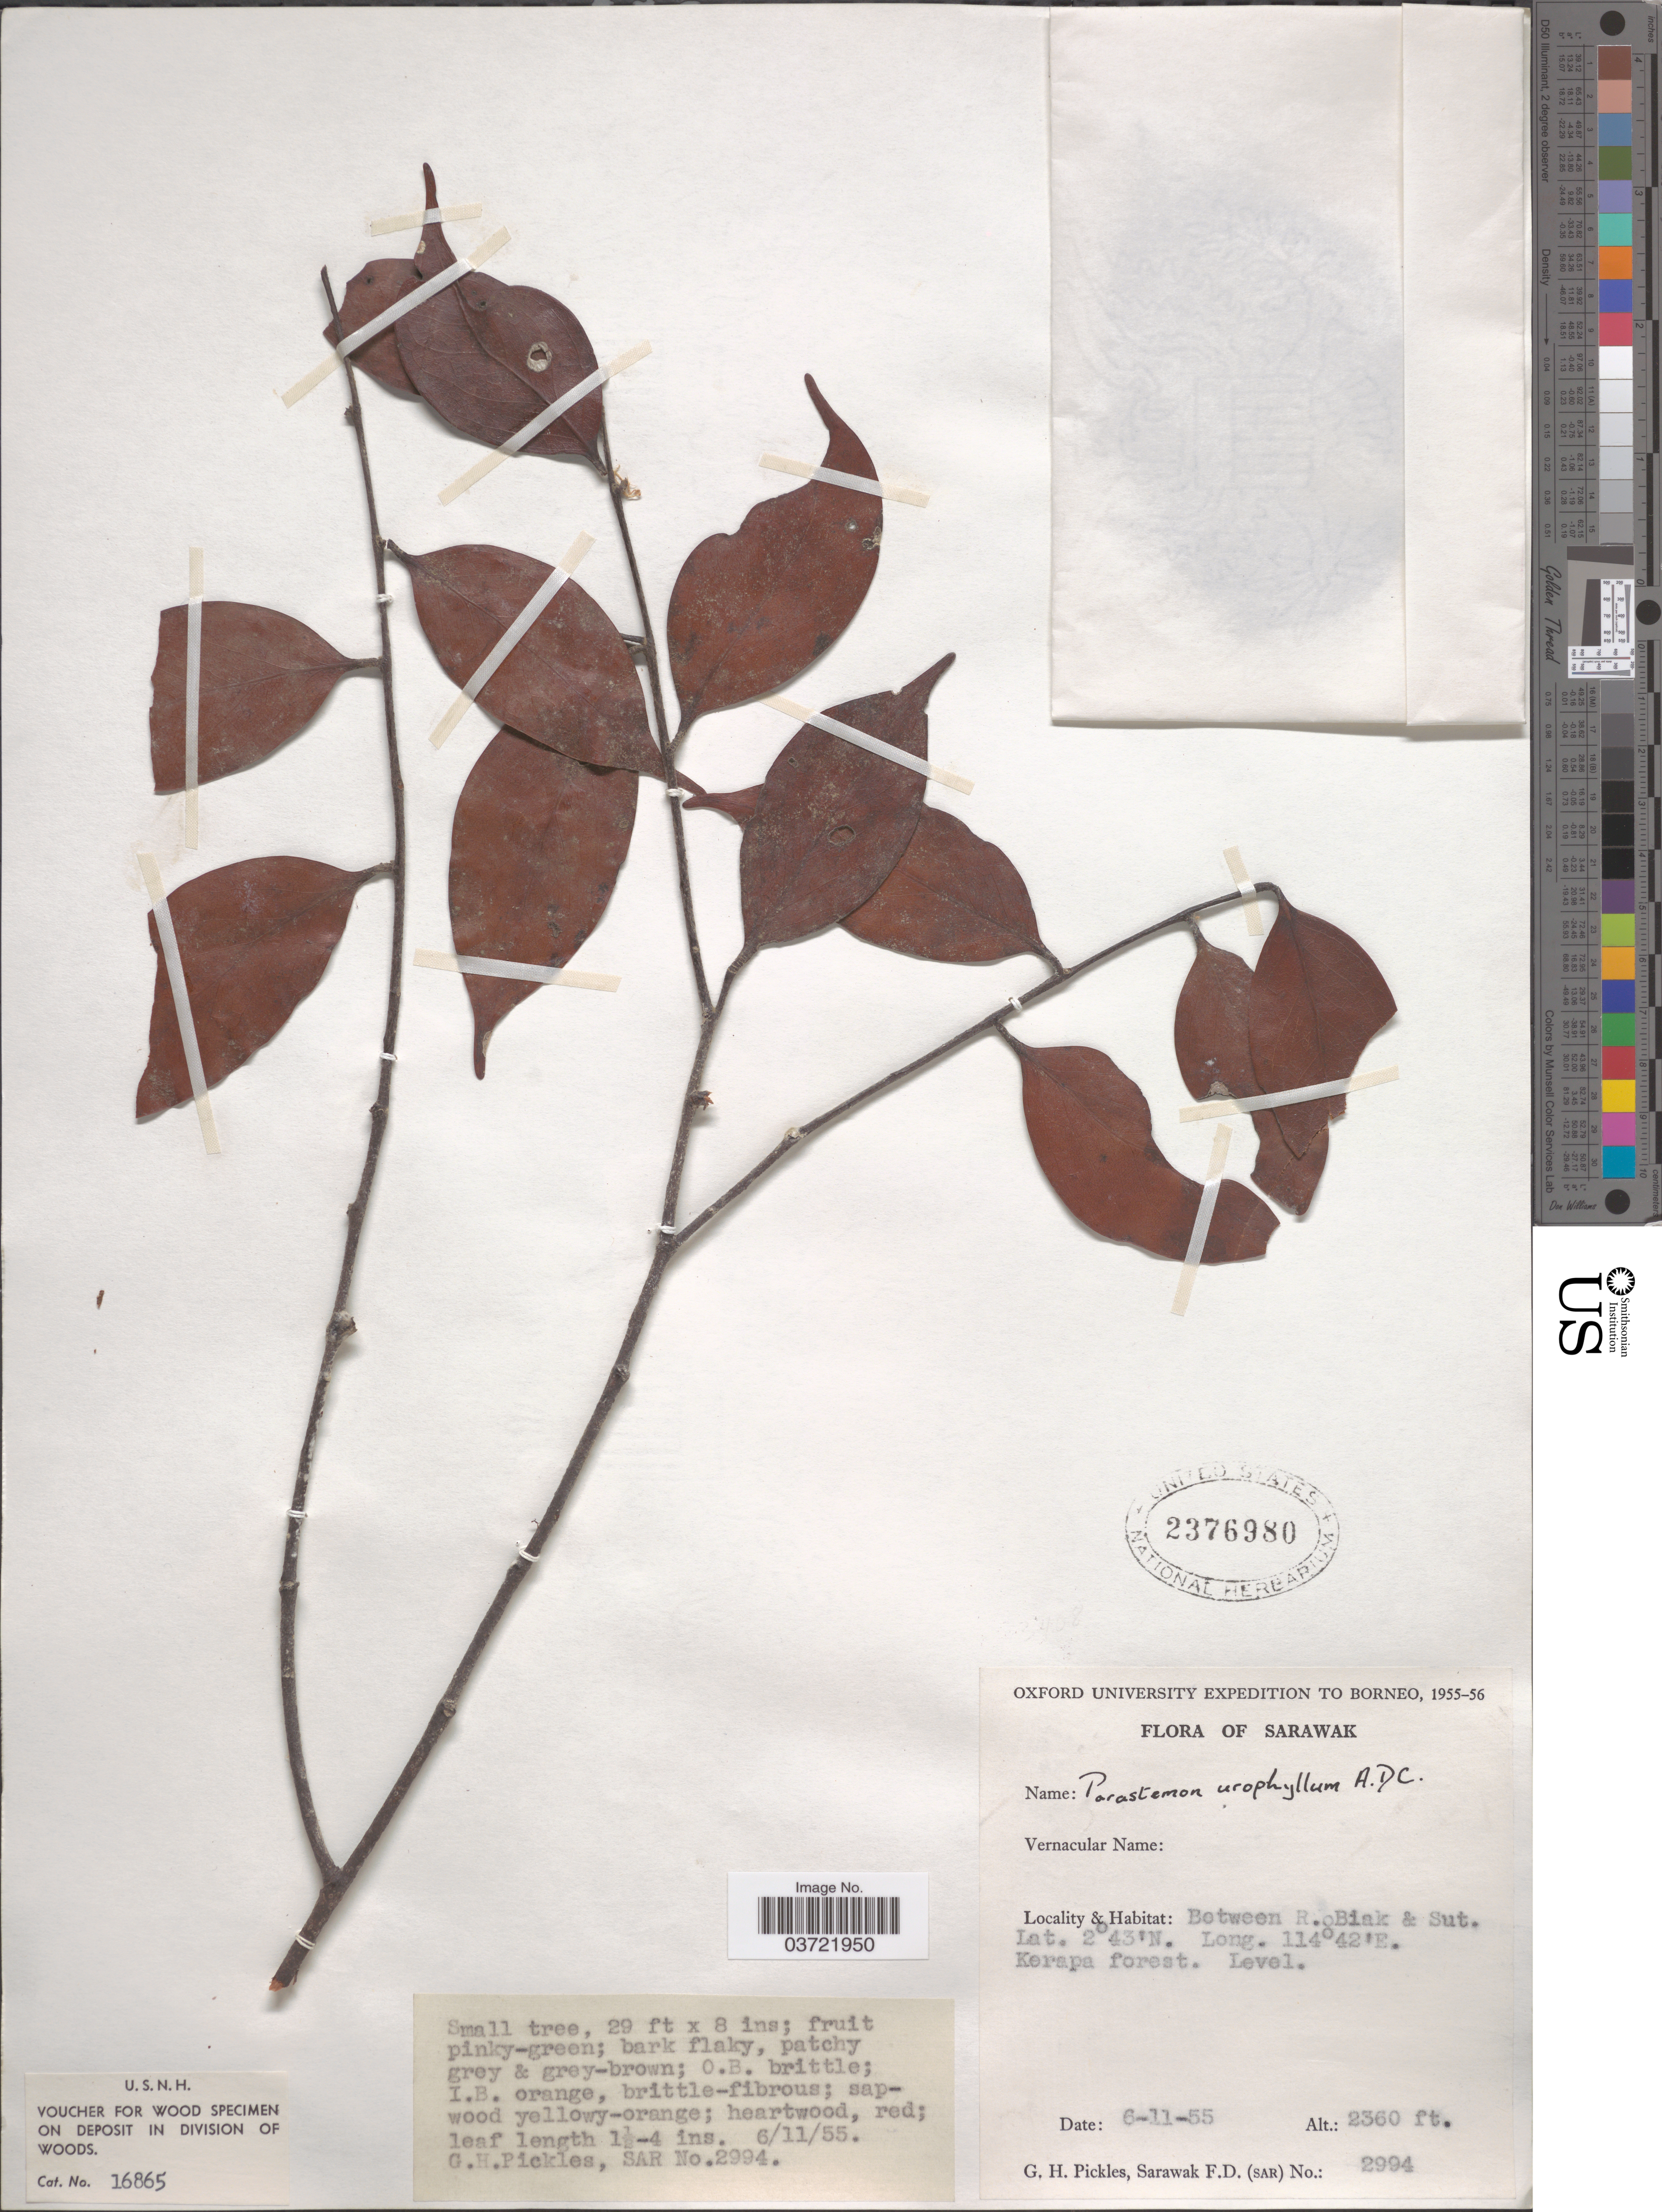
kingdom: Plantae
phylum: Tracheophyta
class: Magnoliopsida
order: Malpighiales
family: Chrysobalanaceae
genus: Parastemon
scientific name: Parastemon urophyllus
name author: (Wall. ex A. DC.) A. DC.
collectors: G. Pickles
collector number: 2994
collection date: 1955-11-06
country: Malaysia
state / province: Sarawak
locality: Borneo. Between R. Biak & Sut. Kerapa forest.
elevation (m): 719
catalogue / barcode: US 2376980